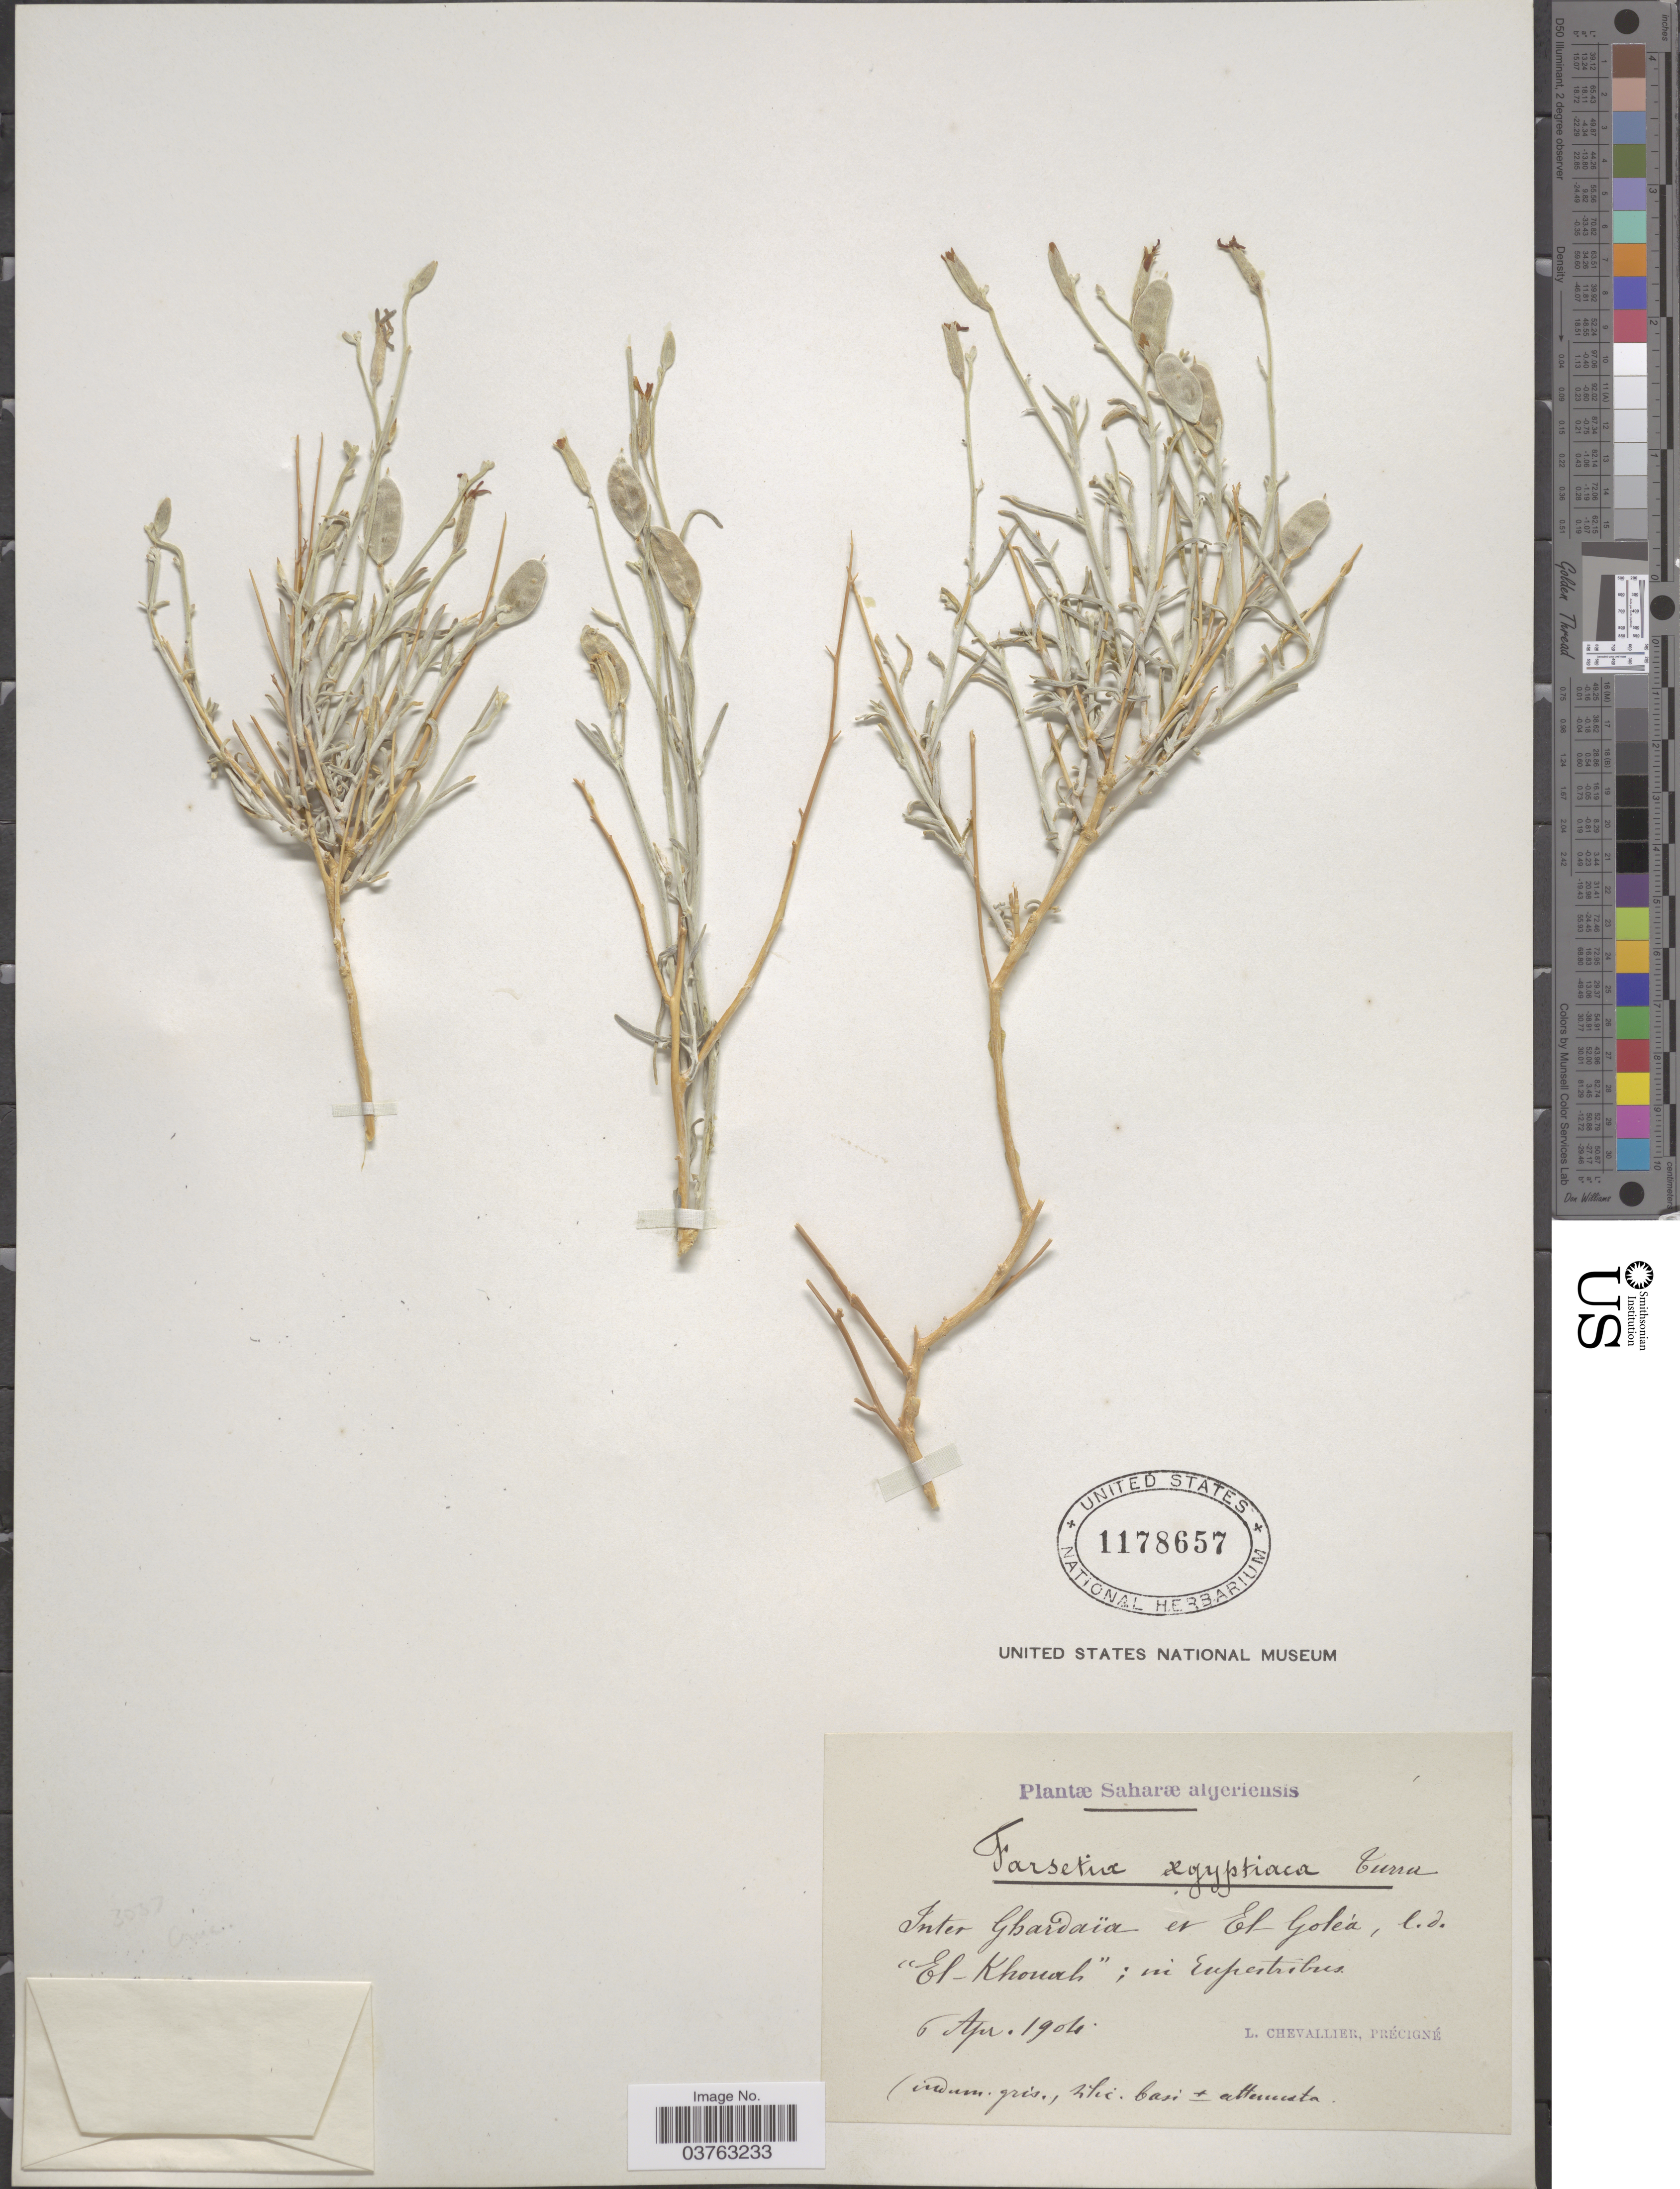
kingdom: Plantae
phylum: Tracheophyta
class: Magnoliopsida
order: Brassicales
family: Brassicaceae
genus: Farsetia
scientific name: Farsetia aegyptia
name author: Turra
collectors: L. Chevallier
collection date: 1904-04-06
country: Algeria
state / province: Ghardaïa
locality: Saharæ algeriensis. Inter Ghardaïa et El Goléa, l.d. 'El-Khouah'; in rupestribus.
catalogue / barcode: US 1178657